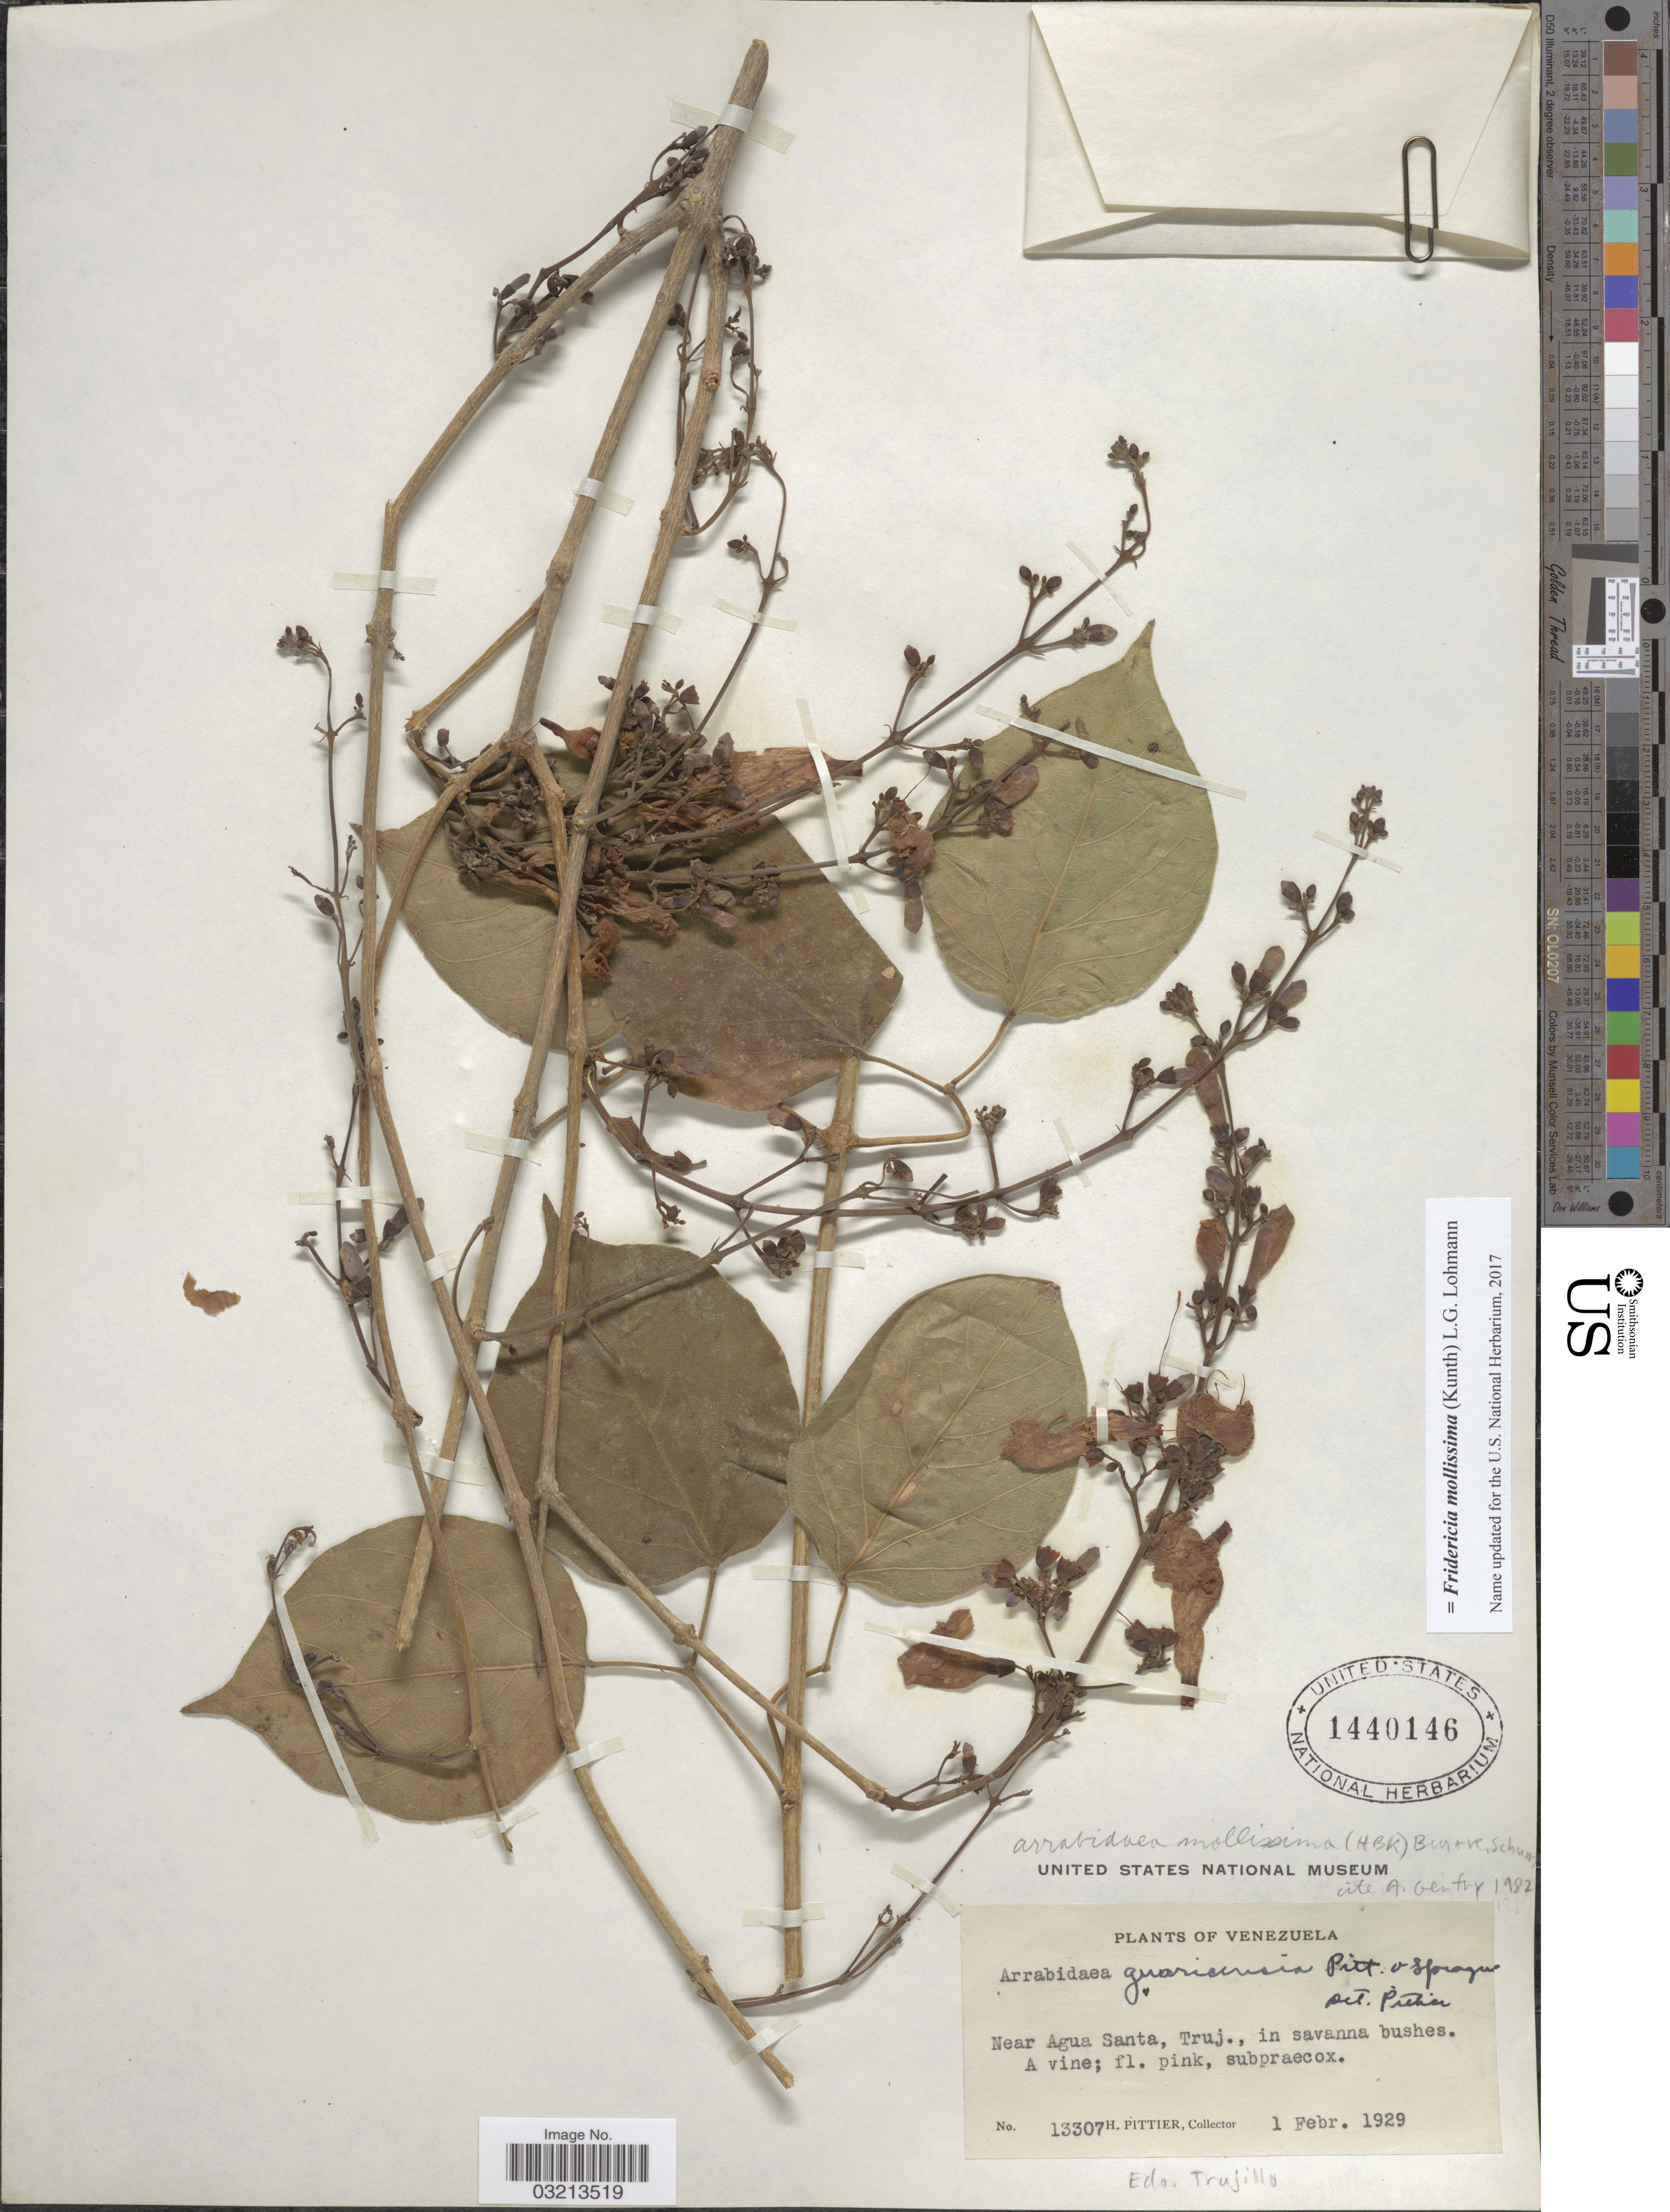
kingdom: Plantae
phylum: Tracheophyta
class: Magnoliopsida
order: Lamiales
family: Bignoniaceae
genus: Fridericia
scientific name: Fridericia mollissima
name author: (Kunth) L.G. Lohmann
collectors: H. F. Pittier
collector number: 13307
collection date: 1929-02-01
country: Venezuela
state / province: Trujillo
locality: Near Agua Santa, Truj., in savanna bushes.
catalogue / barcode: US 1440146